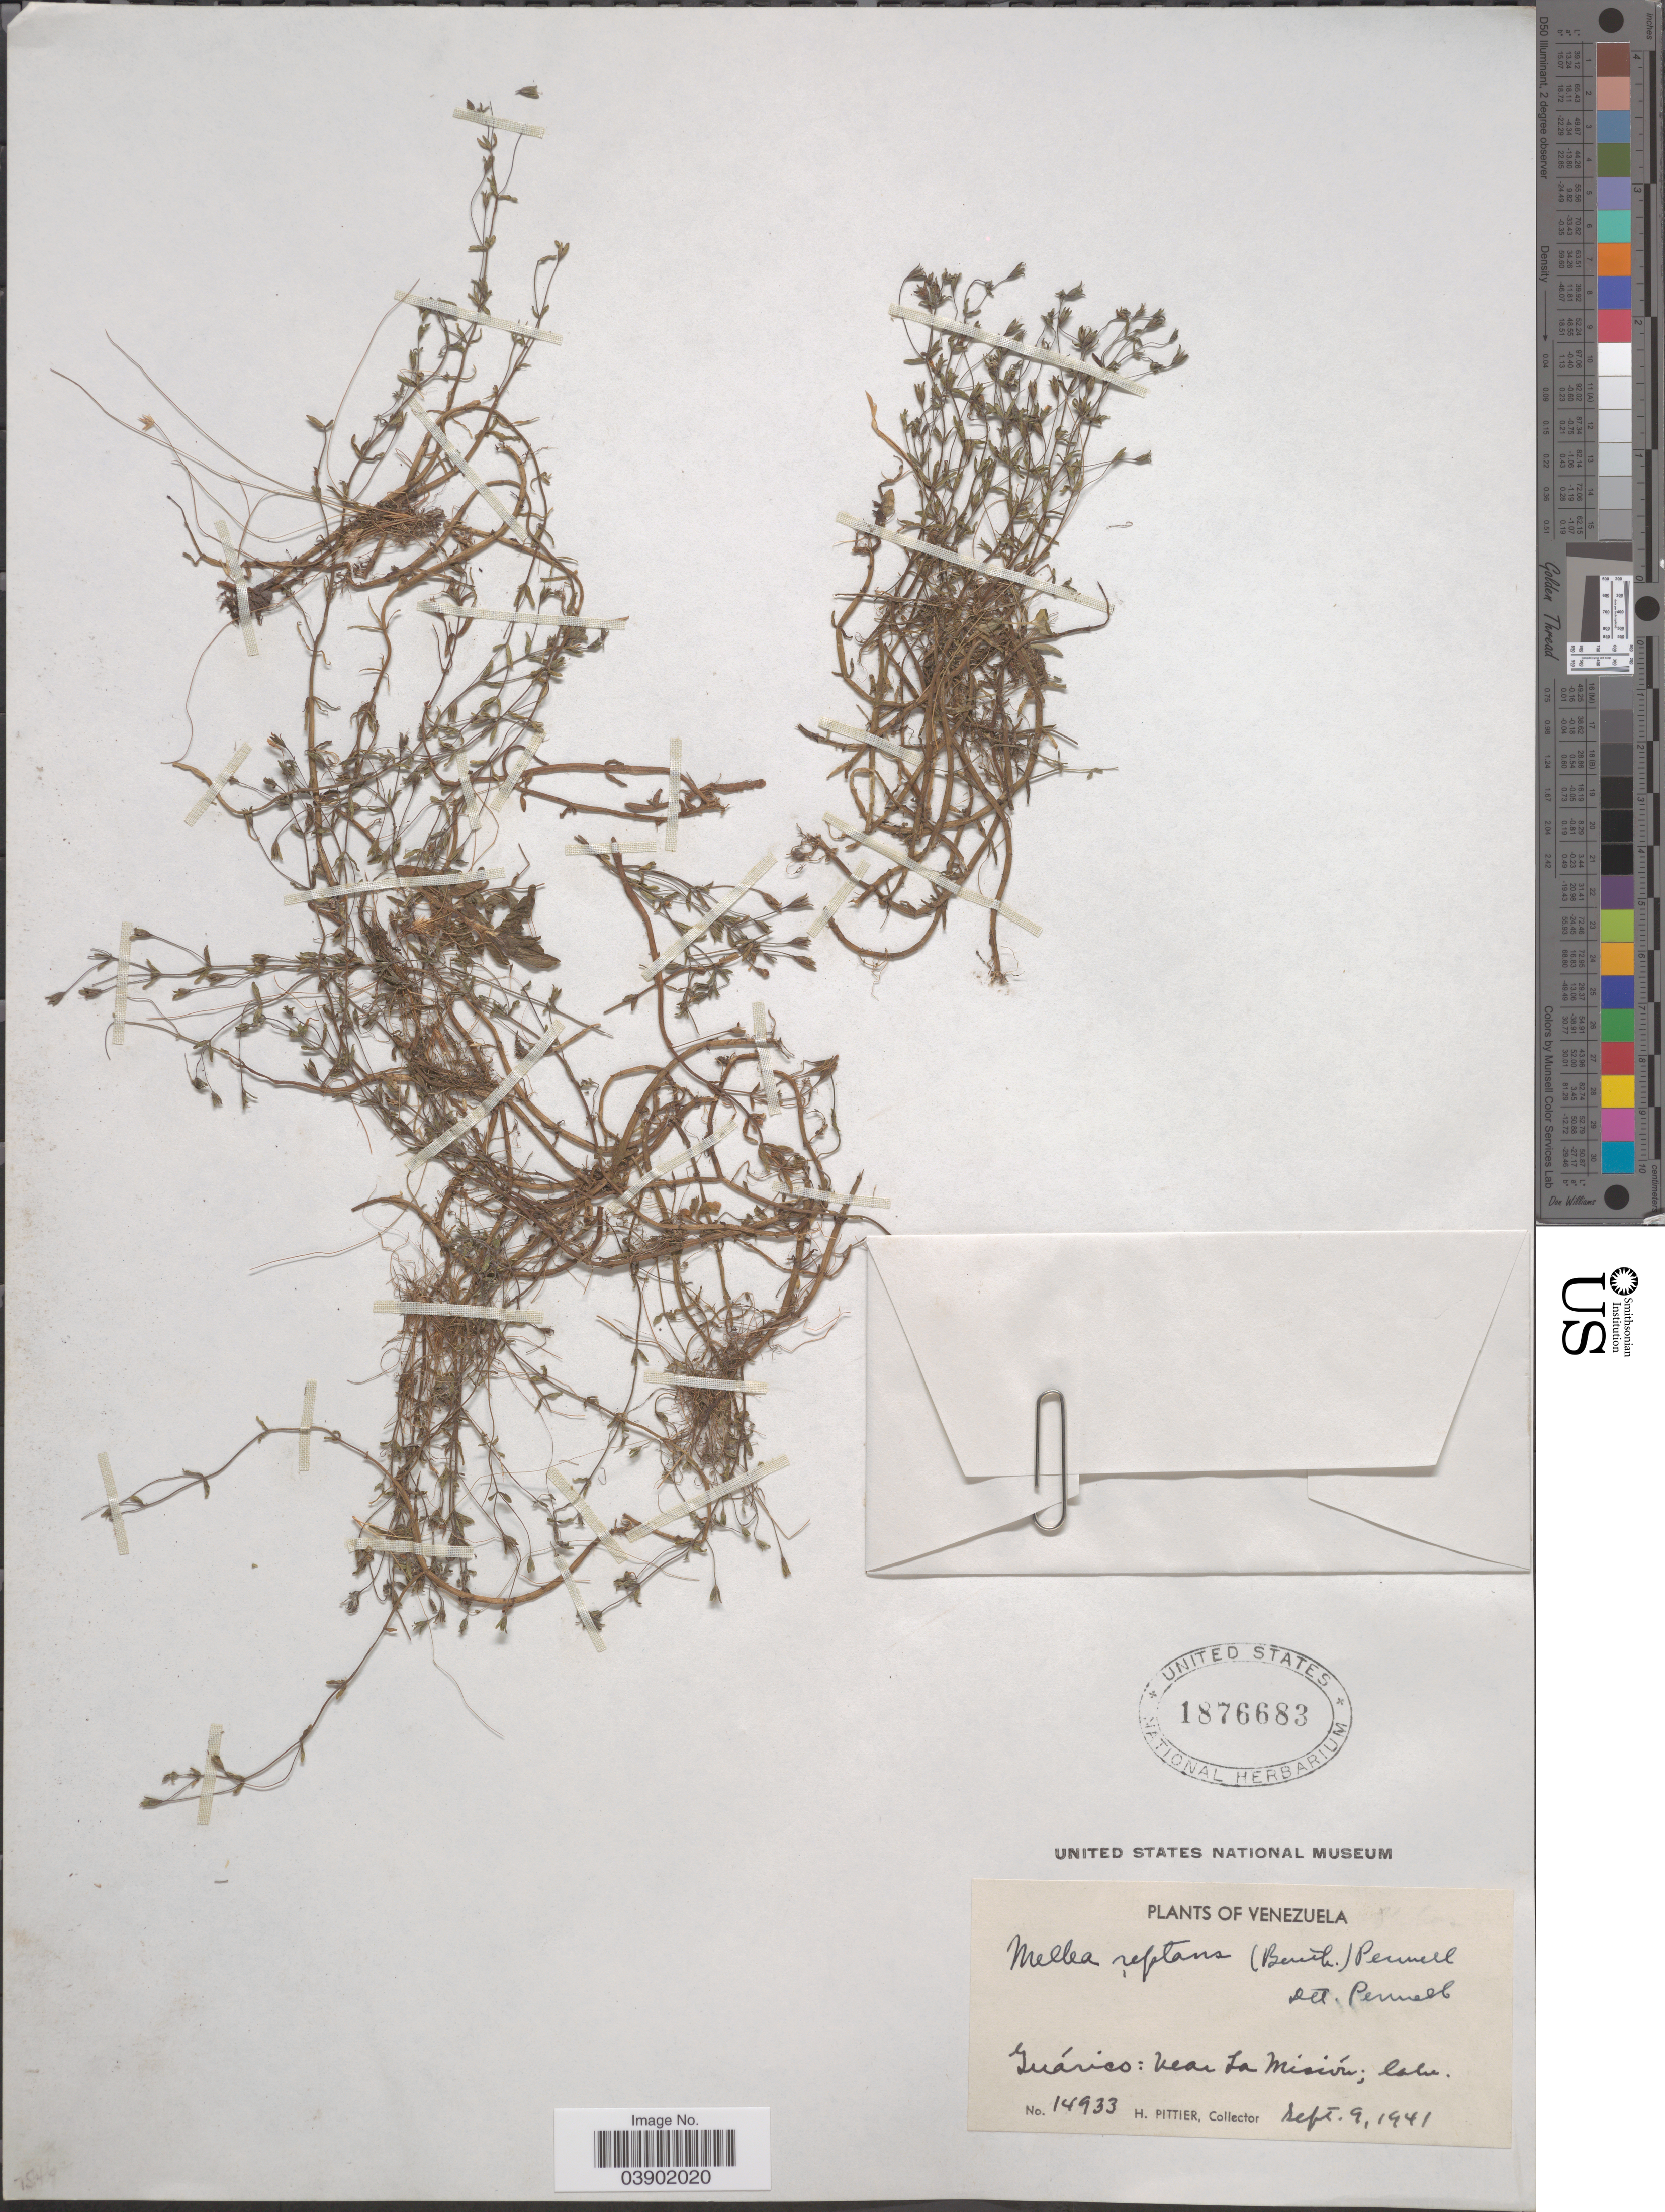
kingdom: Plantae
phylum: Tracheophyta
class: Magnoliopsida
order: Lamiales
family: Plantaginaceae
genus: Bacopa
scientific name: Bacopa reptans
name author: (Benth.) Wettst. ex Edwall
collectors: H. F. Pittier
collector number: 14933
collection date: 1941-02-09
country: Venezuela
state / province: Guarico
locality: Near La Mision.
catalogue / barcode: US 1876683